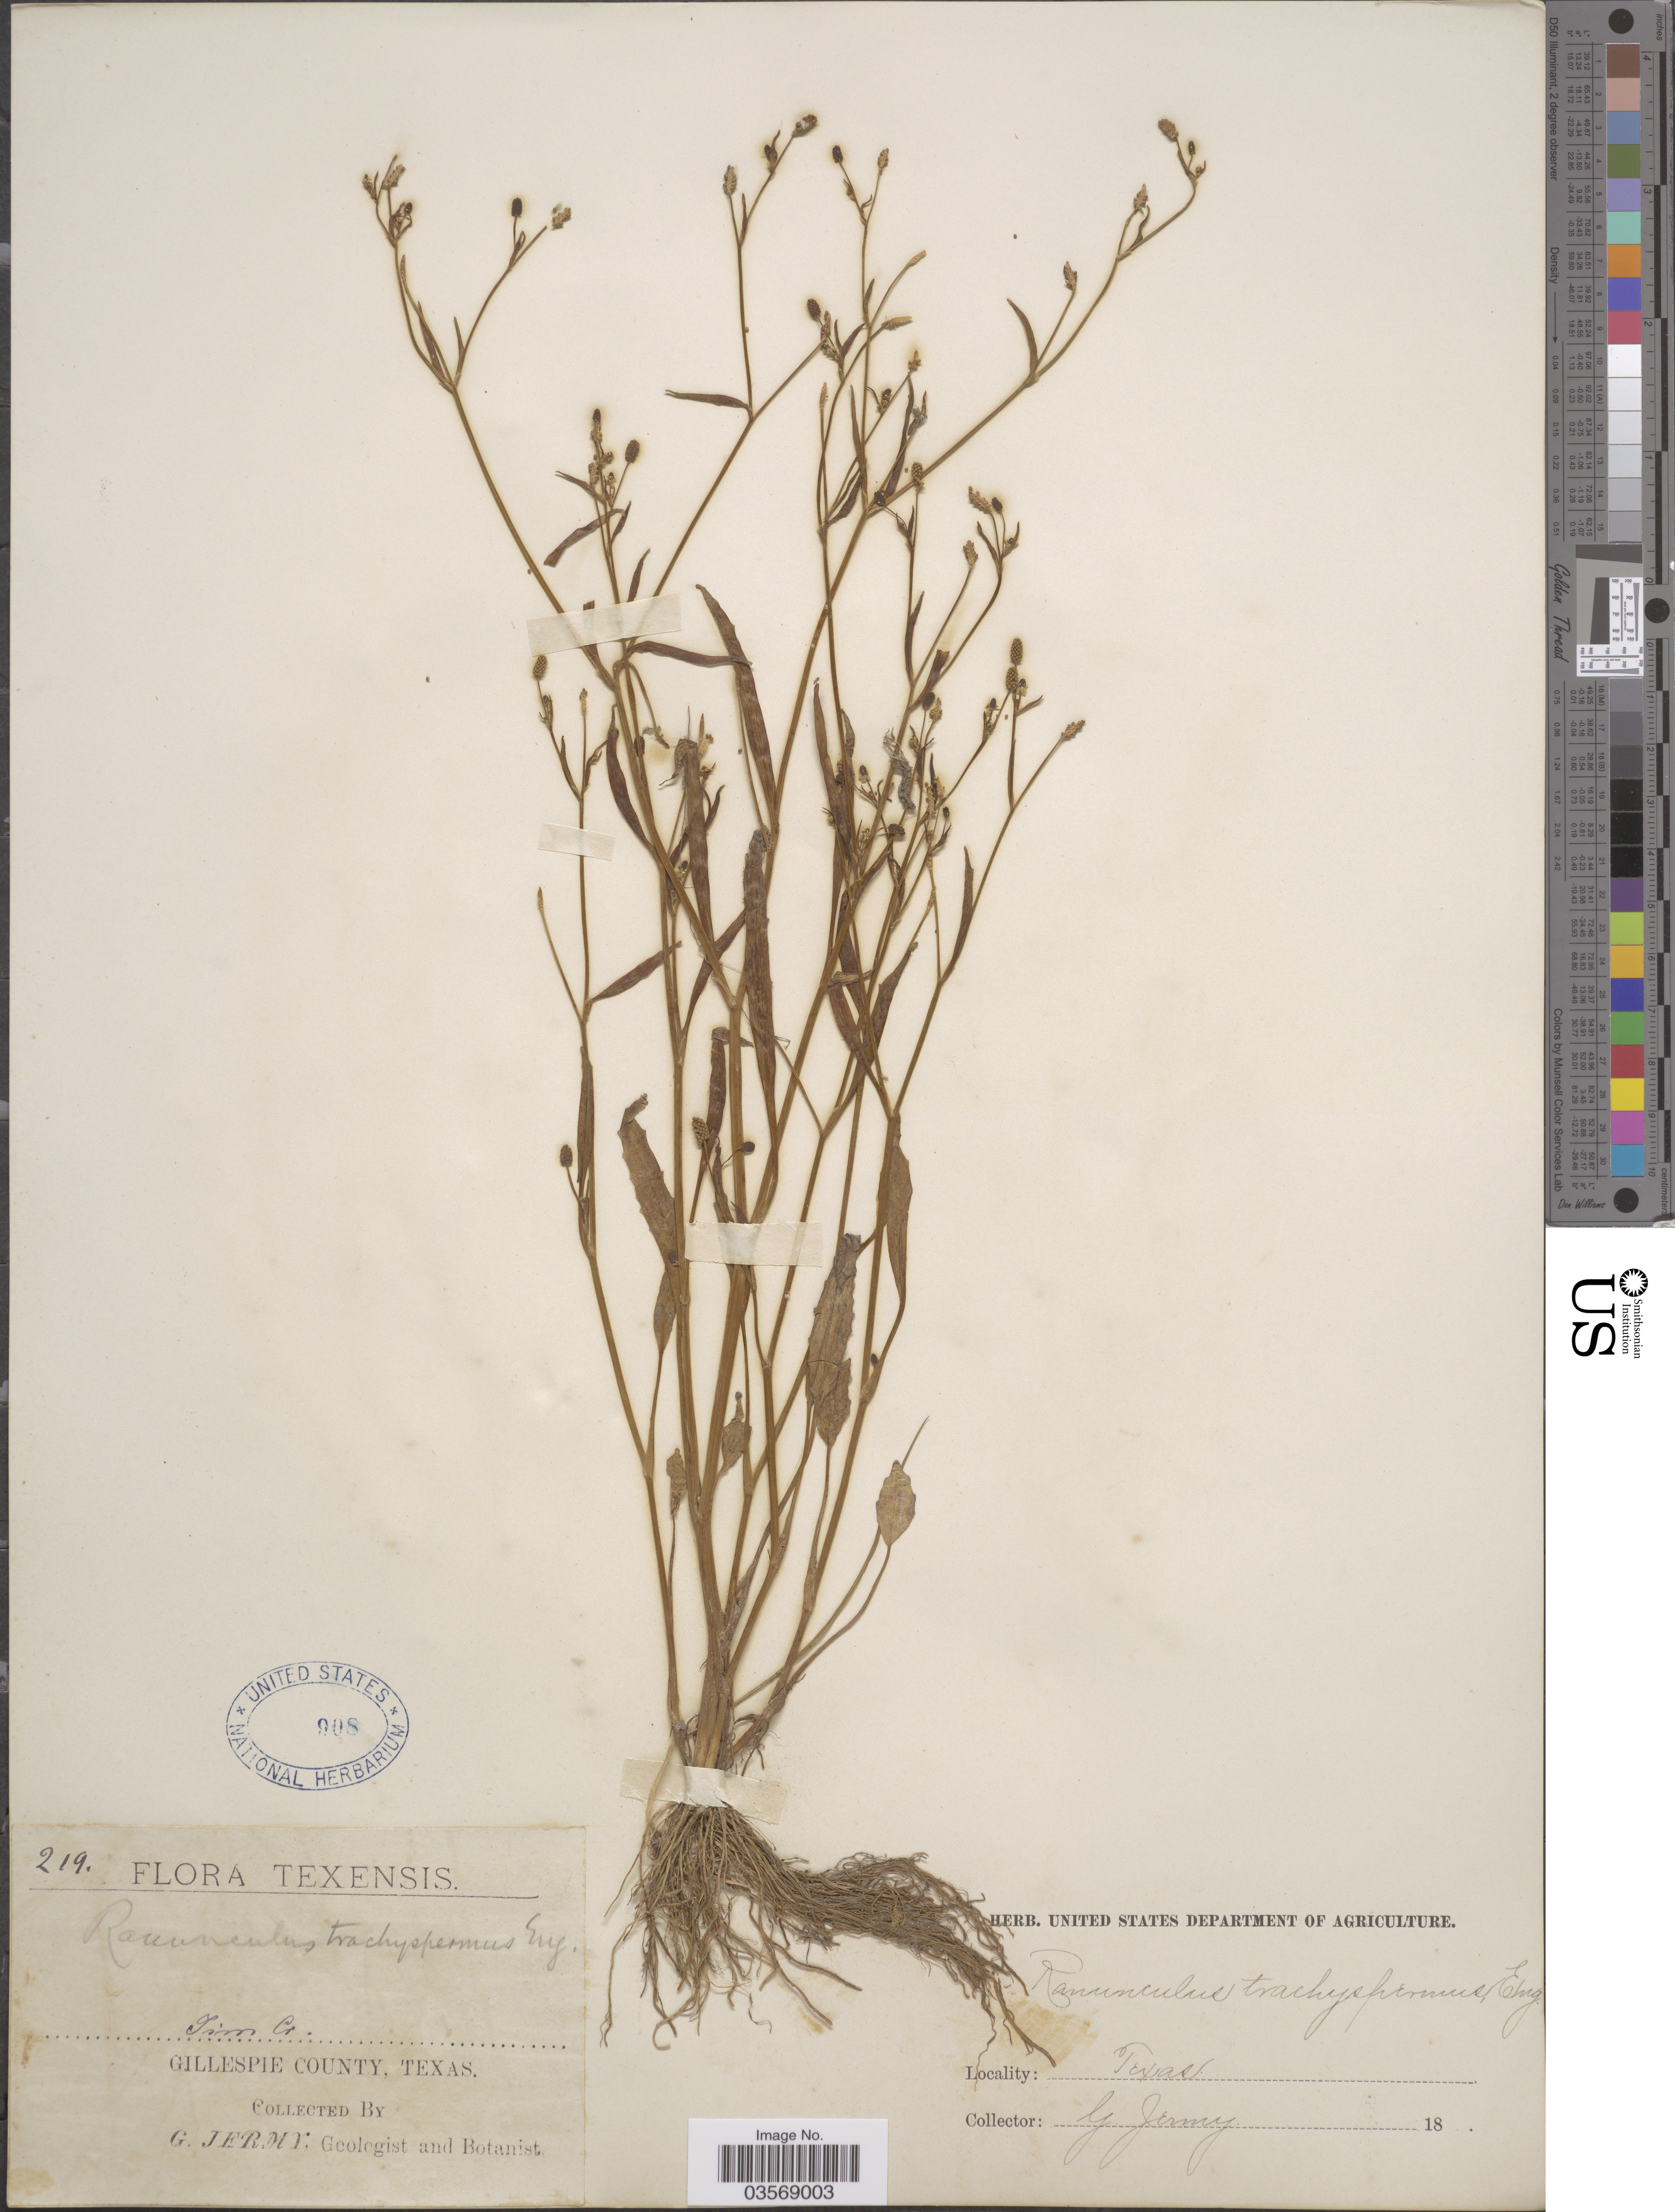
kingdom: Plantae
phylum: Tracheophyta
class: Magnoliopsida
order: Ranunculales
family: Ranunculaceae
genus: Ranunculus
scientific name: Ranunculus pusillus var. angustifolius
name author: (Engelm.) L.D. Benson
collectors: G. Jermy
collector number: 219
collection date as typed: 18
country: United States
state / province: Texas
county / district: Gillespie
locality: Gillespie County Iron Cr.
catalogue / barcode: US 908